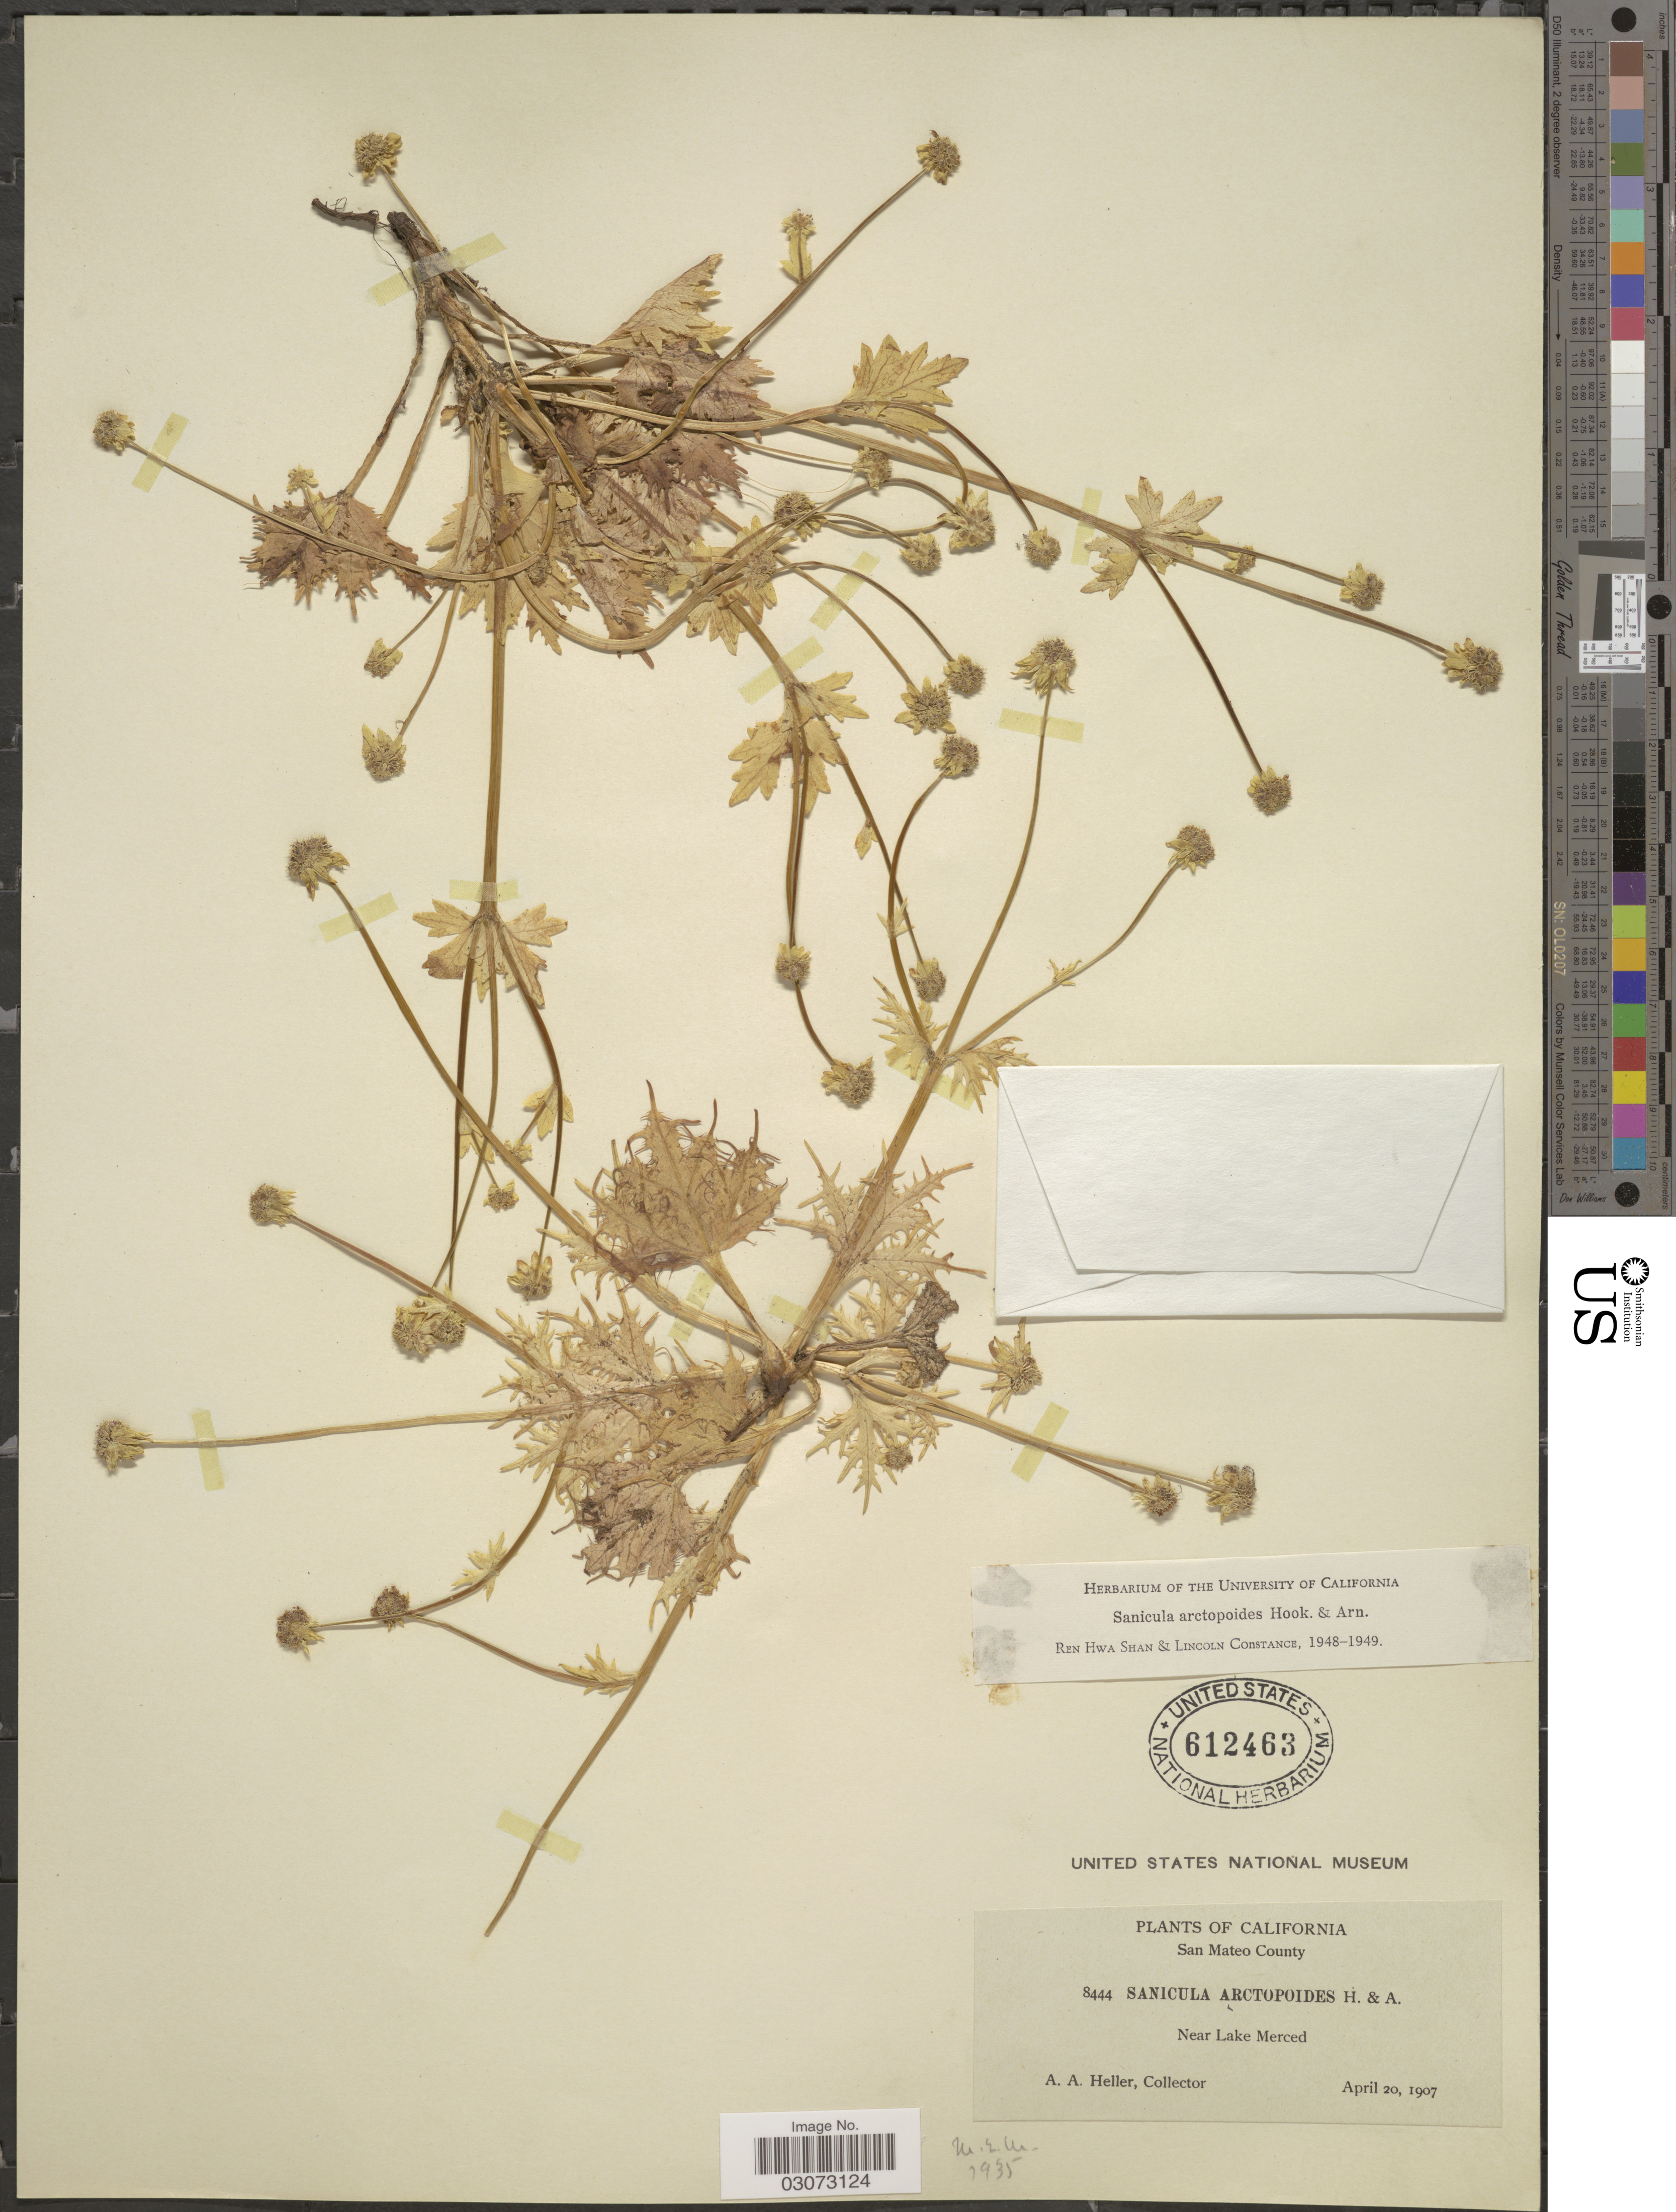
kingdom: Plantae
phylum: Tracheophyta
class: Magnoliopsida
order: Apiales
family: Apiaceae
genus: Sanicula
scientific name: Sanicula arctopoides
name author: Hook. & Arn.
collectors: A. A. Heller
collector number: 8444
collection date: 1907-04-20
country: United States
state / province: California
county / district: San Mateo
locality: San Mateo County. Near Lake Merced.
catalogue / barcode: US 612463